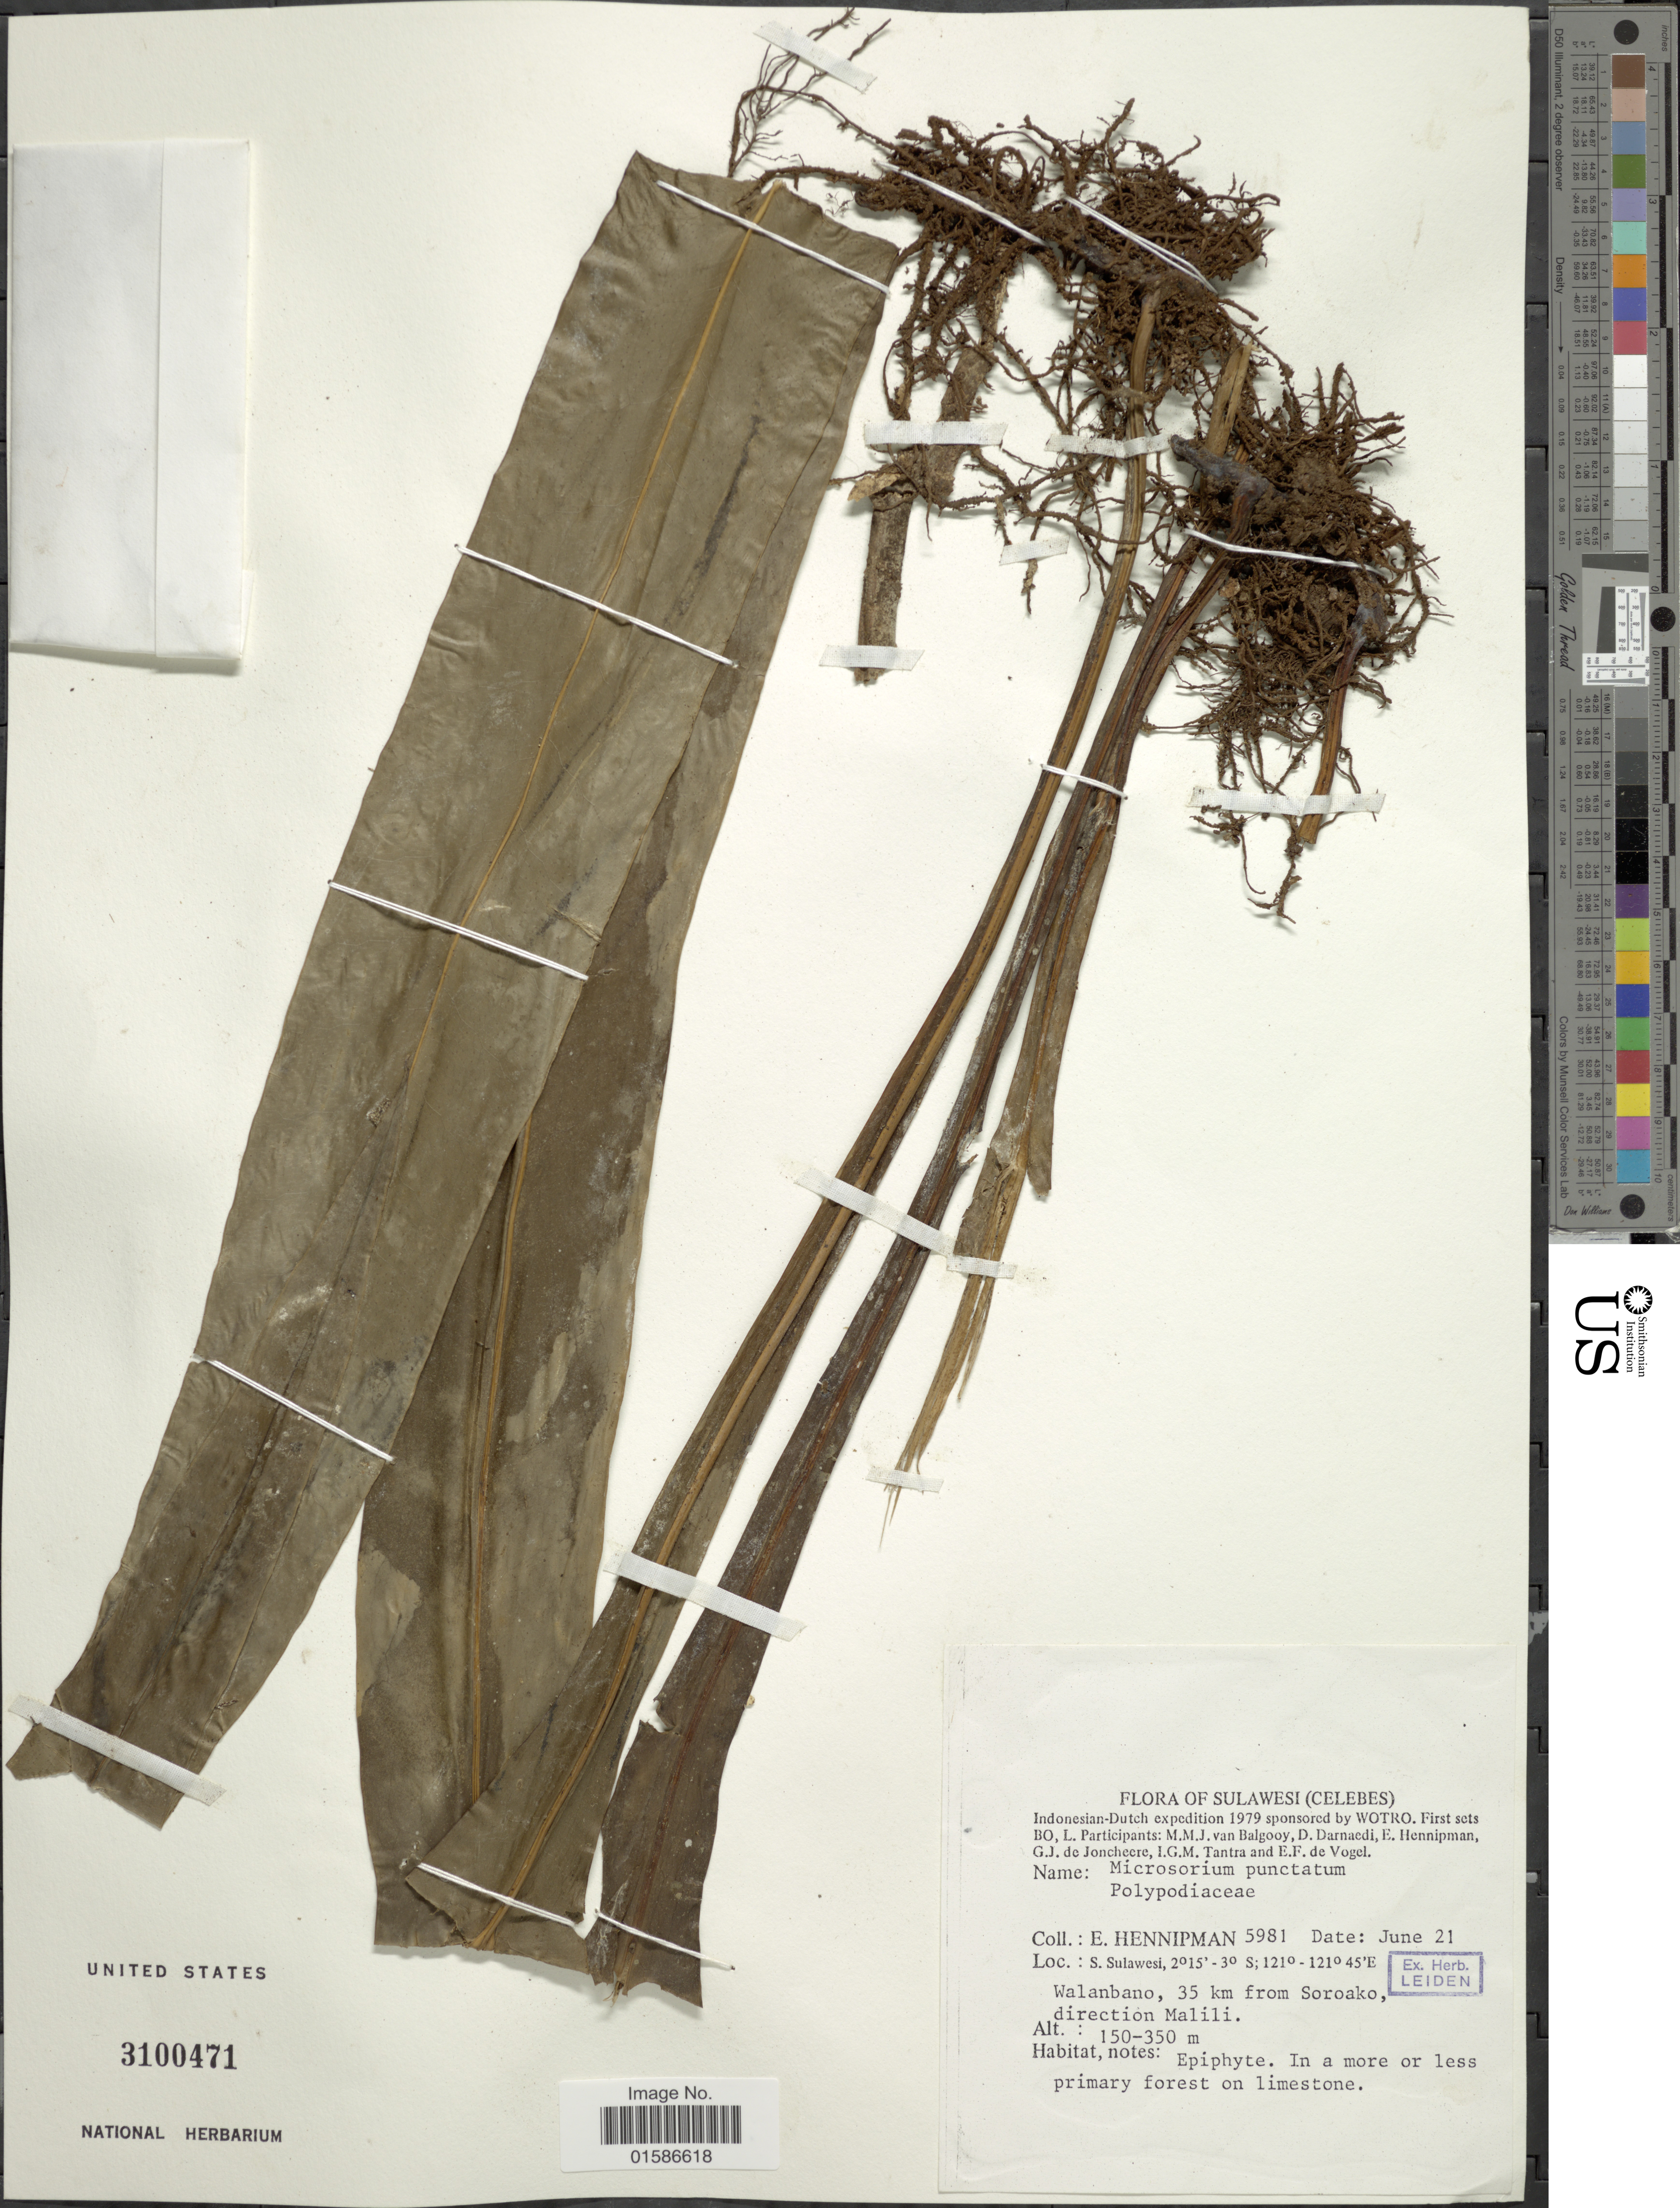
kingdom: Plantae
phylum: Tracheophyta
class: Polypodiopsida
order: Polypodiales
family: Polypodiaceae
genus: Microsorum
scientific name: Microsorum punctatum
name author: (L.) Copel.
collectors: E. Hennipman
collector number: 5981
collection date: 1979-06-21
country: Indonesia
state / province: Sulawesi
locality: (Celebes), S. Sulawesi, Walanbano, 35 km from Soroako, direction Malili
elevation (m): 150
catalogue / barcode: US 3100471